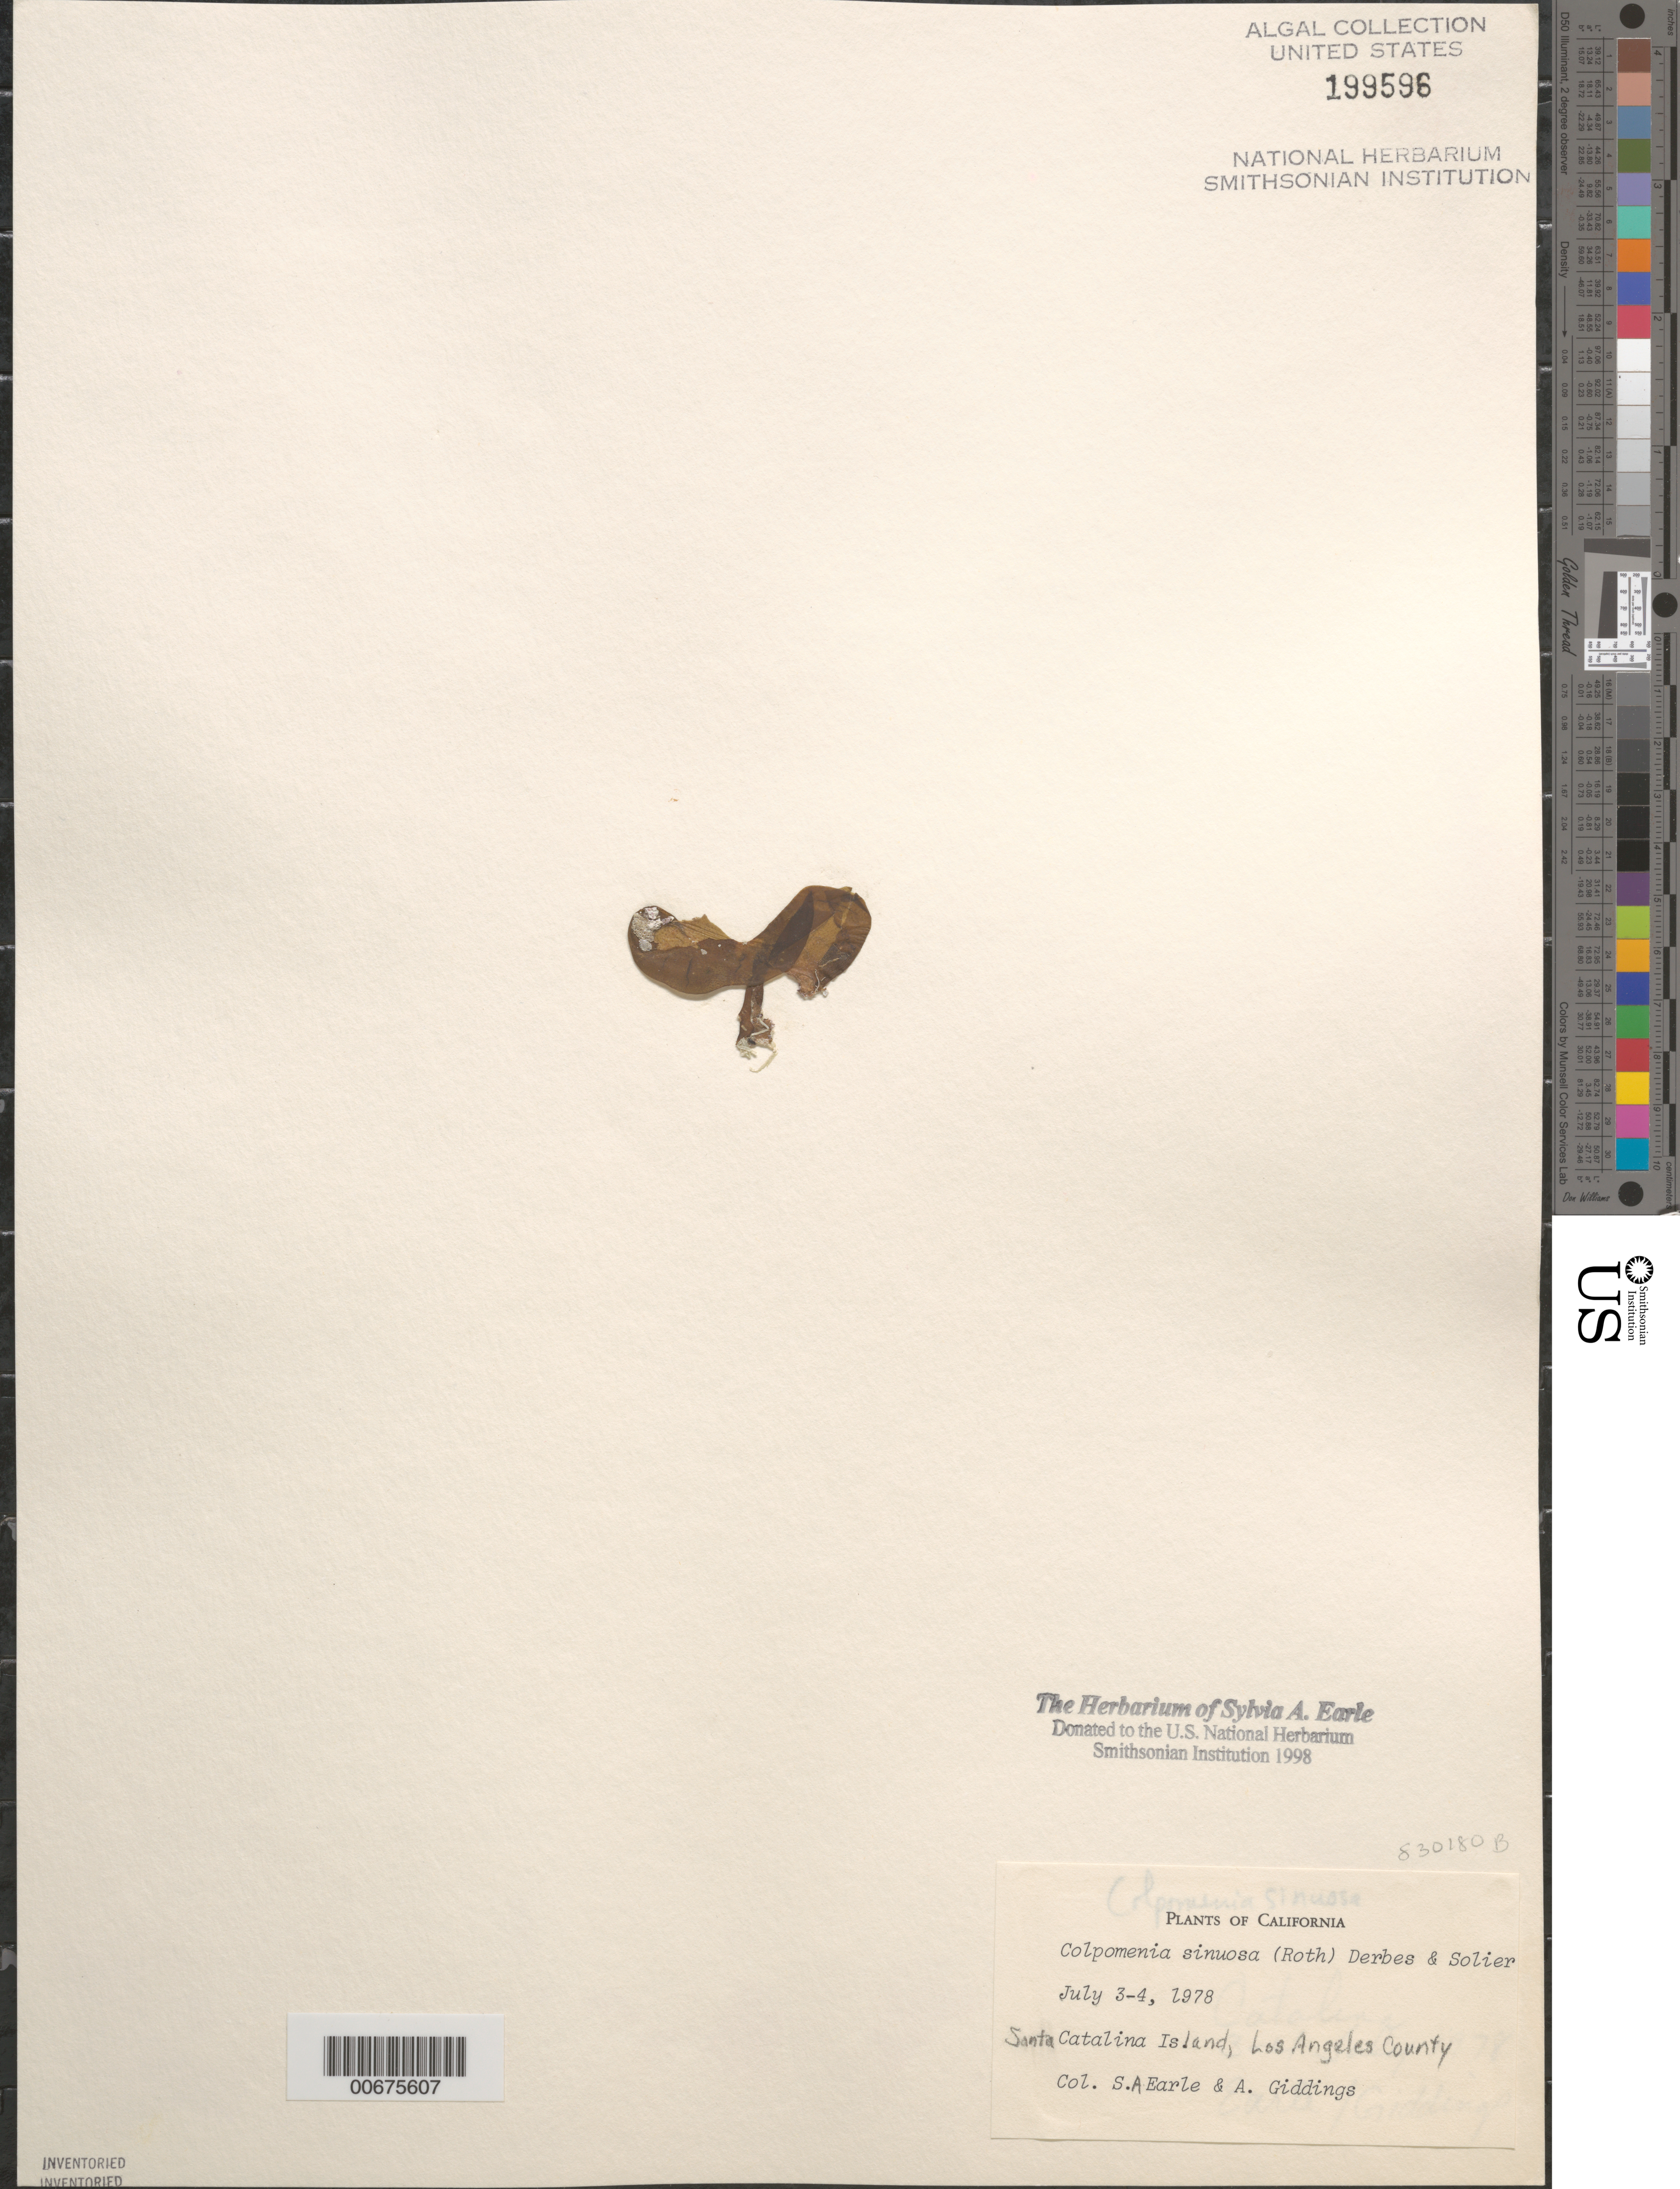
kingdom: Chromista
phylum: Ochrophyta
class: Phaeophyceae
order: Scytosiphonales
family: Scytosiphonaceae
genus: Colpomenia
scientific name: Colpomenia sinuosa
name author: (K. Mert. ex Roth) Derbes & Solier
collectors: S. A. Earle & A. Giddings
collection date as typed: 03 Jul 1978 to 04 Jul 1978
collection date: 1978-07-03/1978-07-04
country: United States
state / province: California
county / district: Los Angeles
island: Santa Catalina Island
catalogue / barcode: US 199596